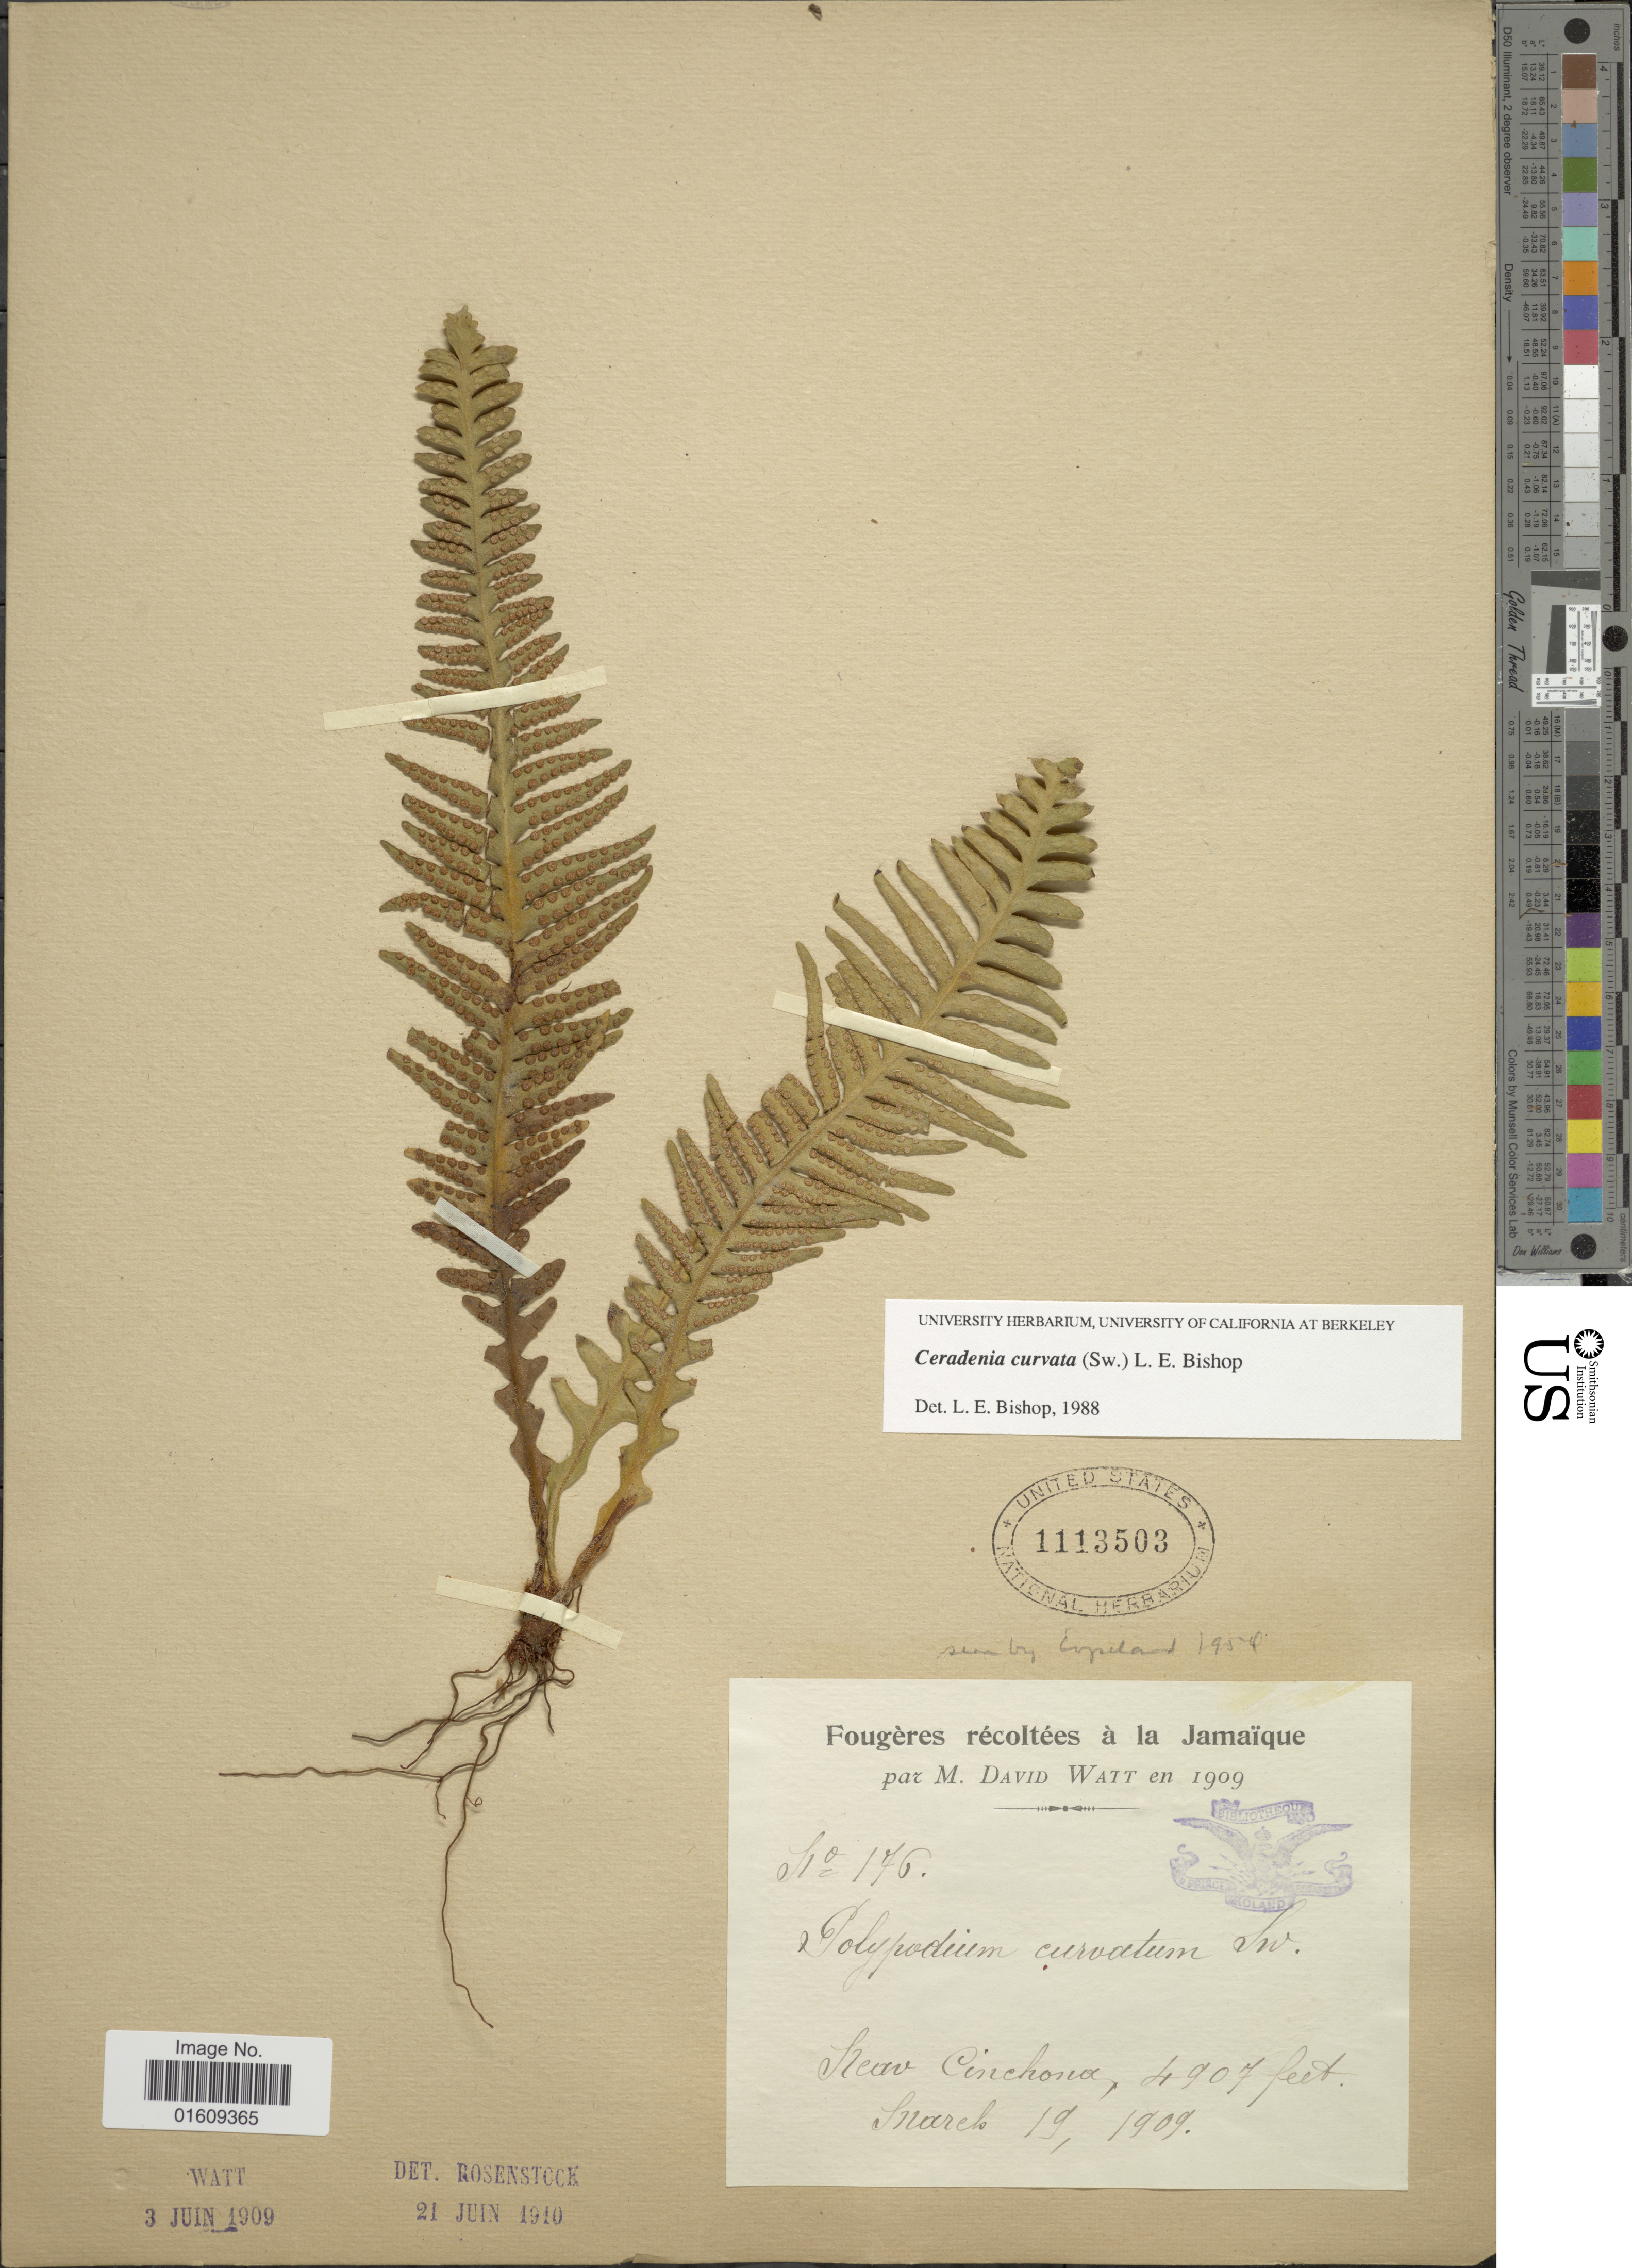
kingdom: Plantae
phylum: Tracheophyta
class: Polypodiopsida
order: Polypodiales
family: Polypodiaceae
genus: Ceradenia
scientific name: Ceradenia curvata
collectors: M. Watt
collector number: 176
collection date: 1909-03-19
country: Jamaica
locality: Jamaïque, near Cinchona.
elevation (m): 1496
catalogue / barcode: US 1113503